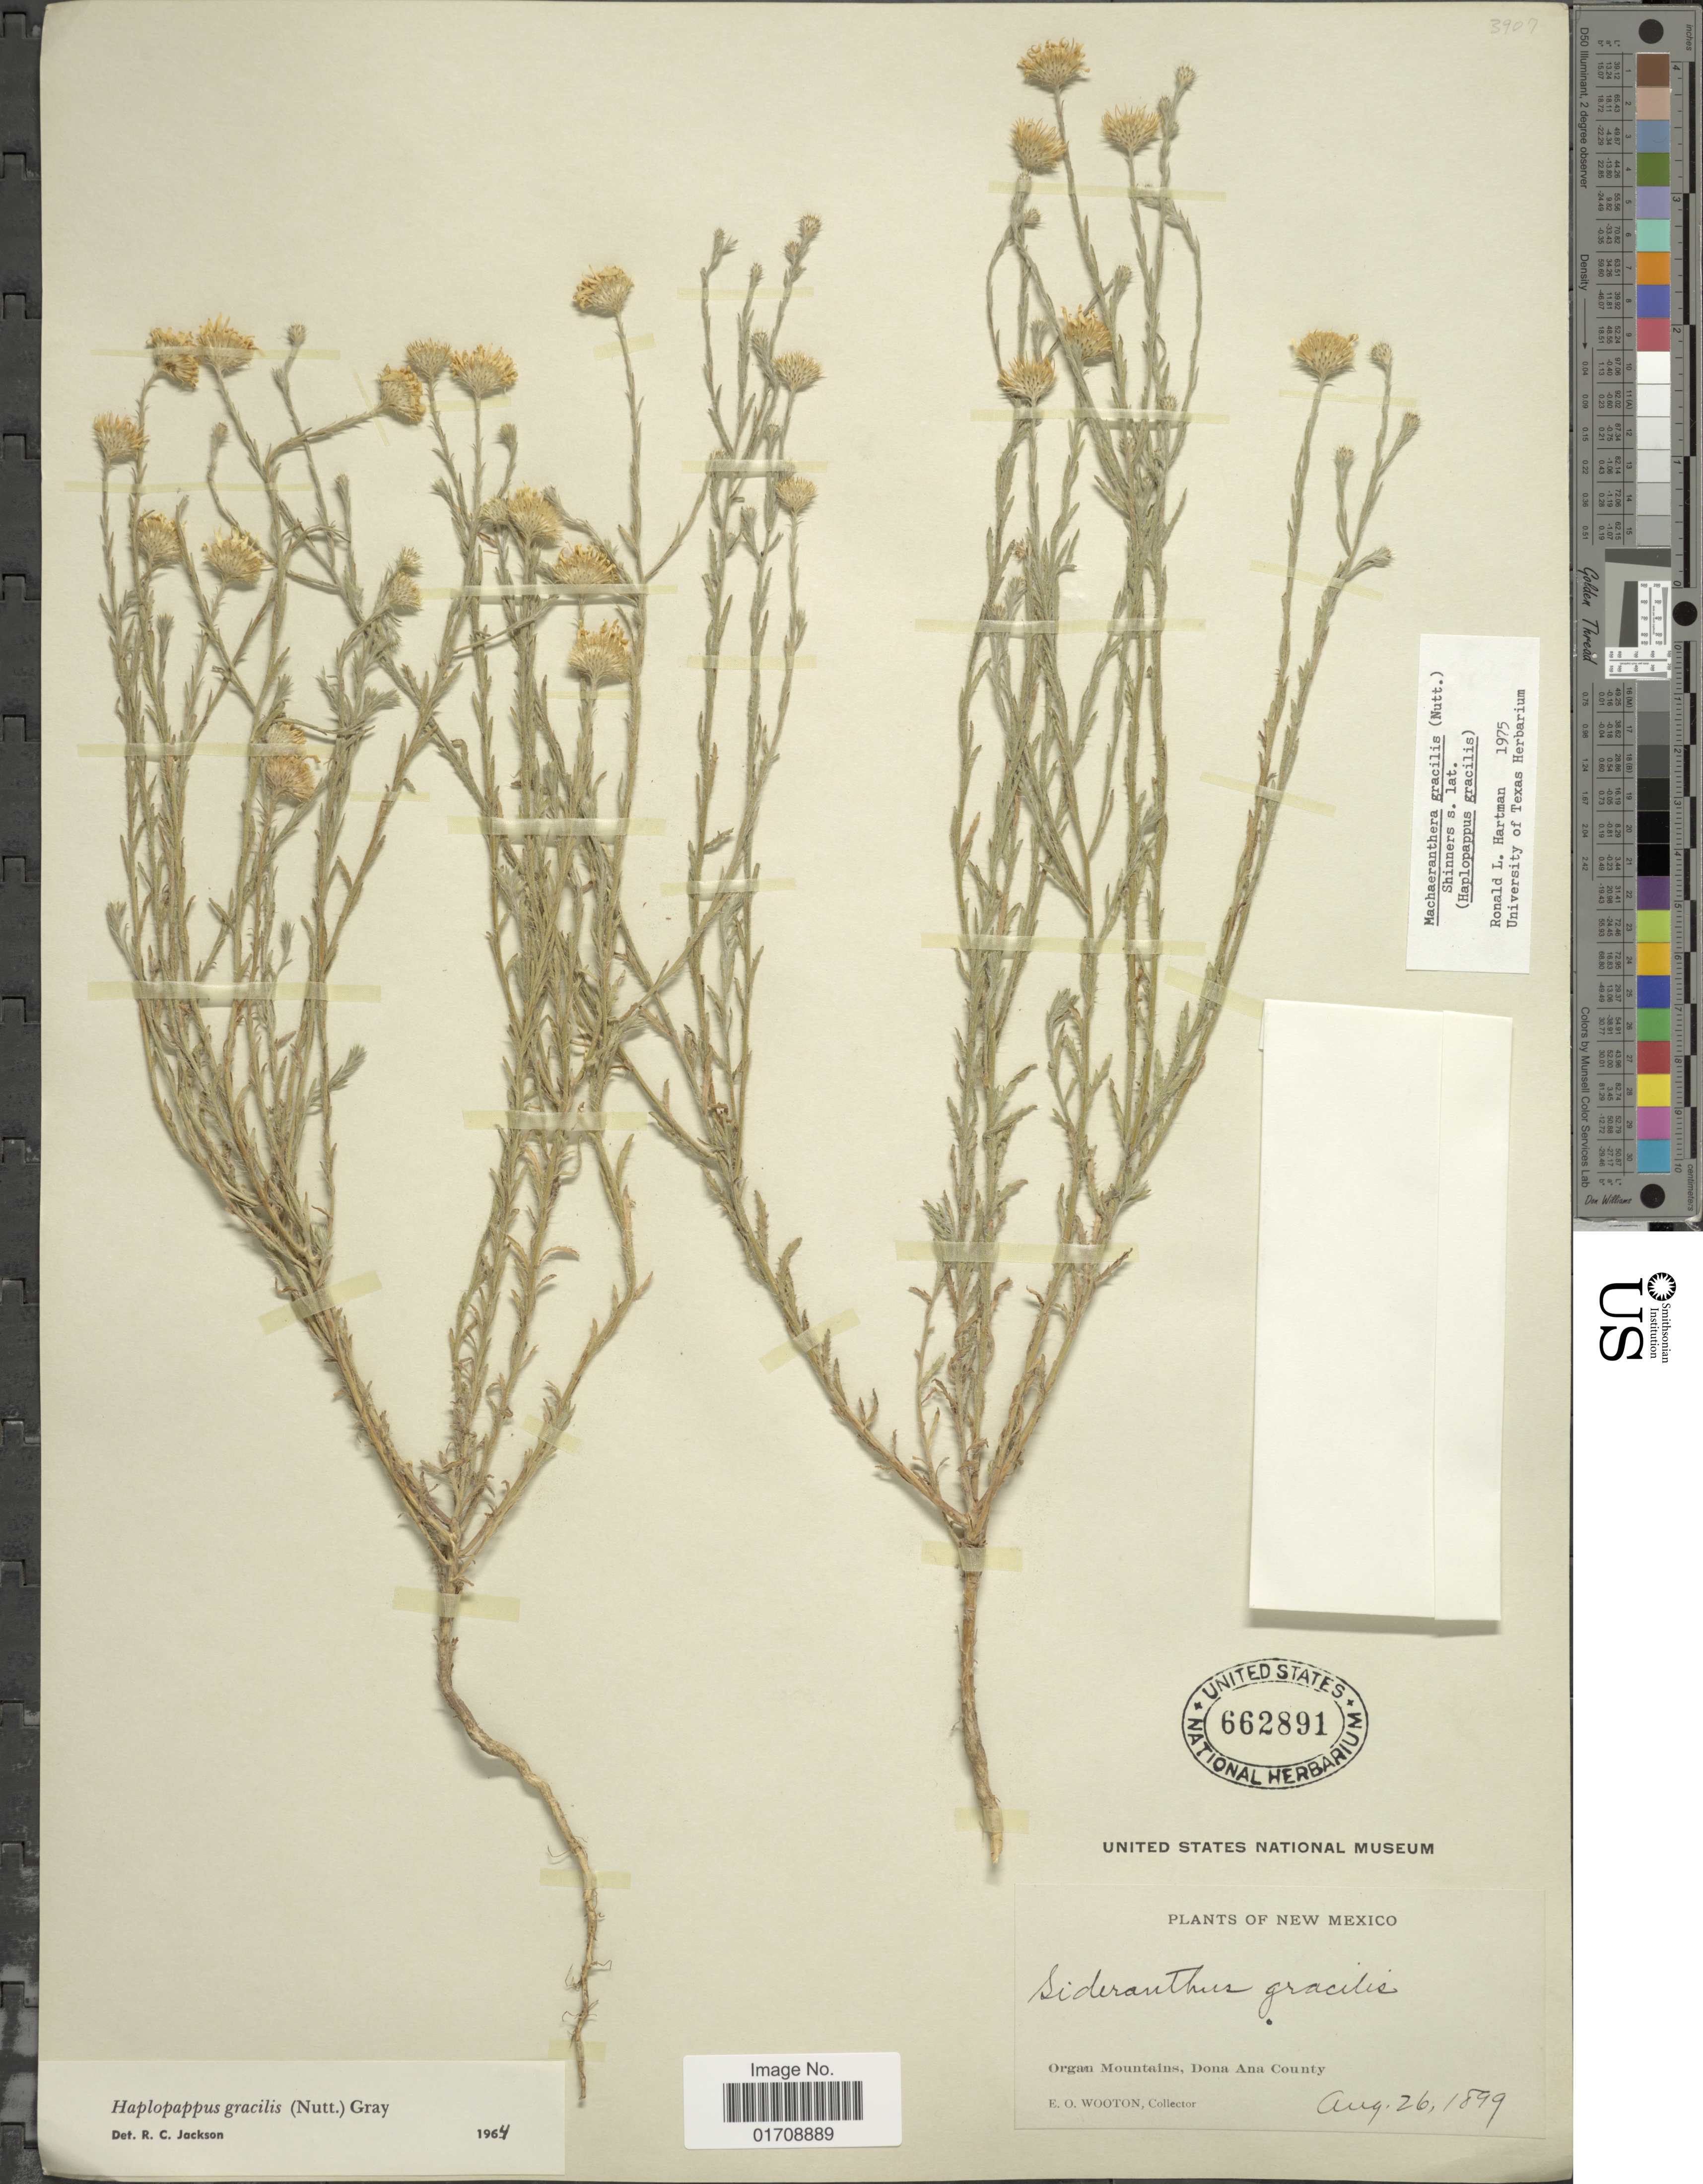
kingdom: Plantae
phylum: Tracheophyta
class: Magnoliopsida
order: Asterales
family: Asteraceae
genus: Machaeranthera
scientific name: Machaeranthera gracilis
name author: (Nutt.) Shinners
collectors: E. O. Wooton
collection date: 1899-08-26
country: United States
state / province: New Mexico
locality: Organ Mountains, Dona Ana County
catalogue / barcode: US 662891